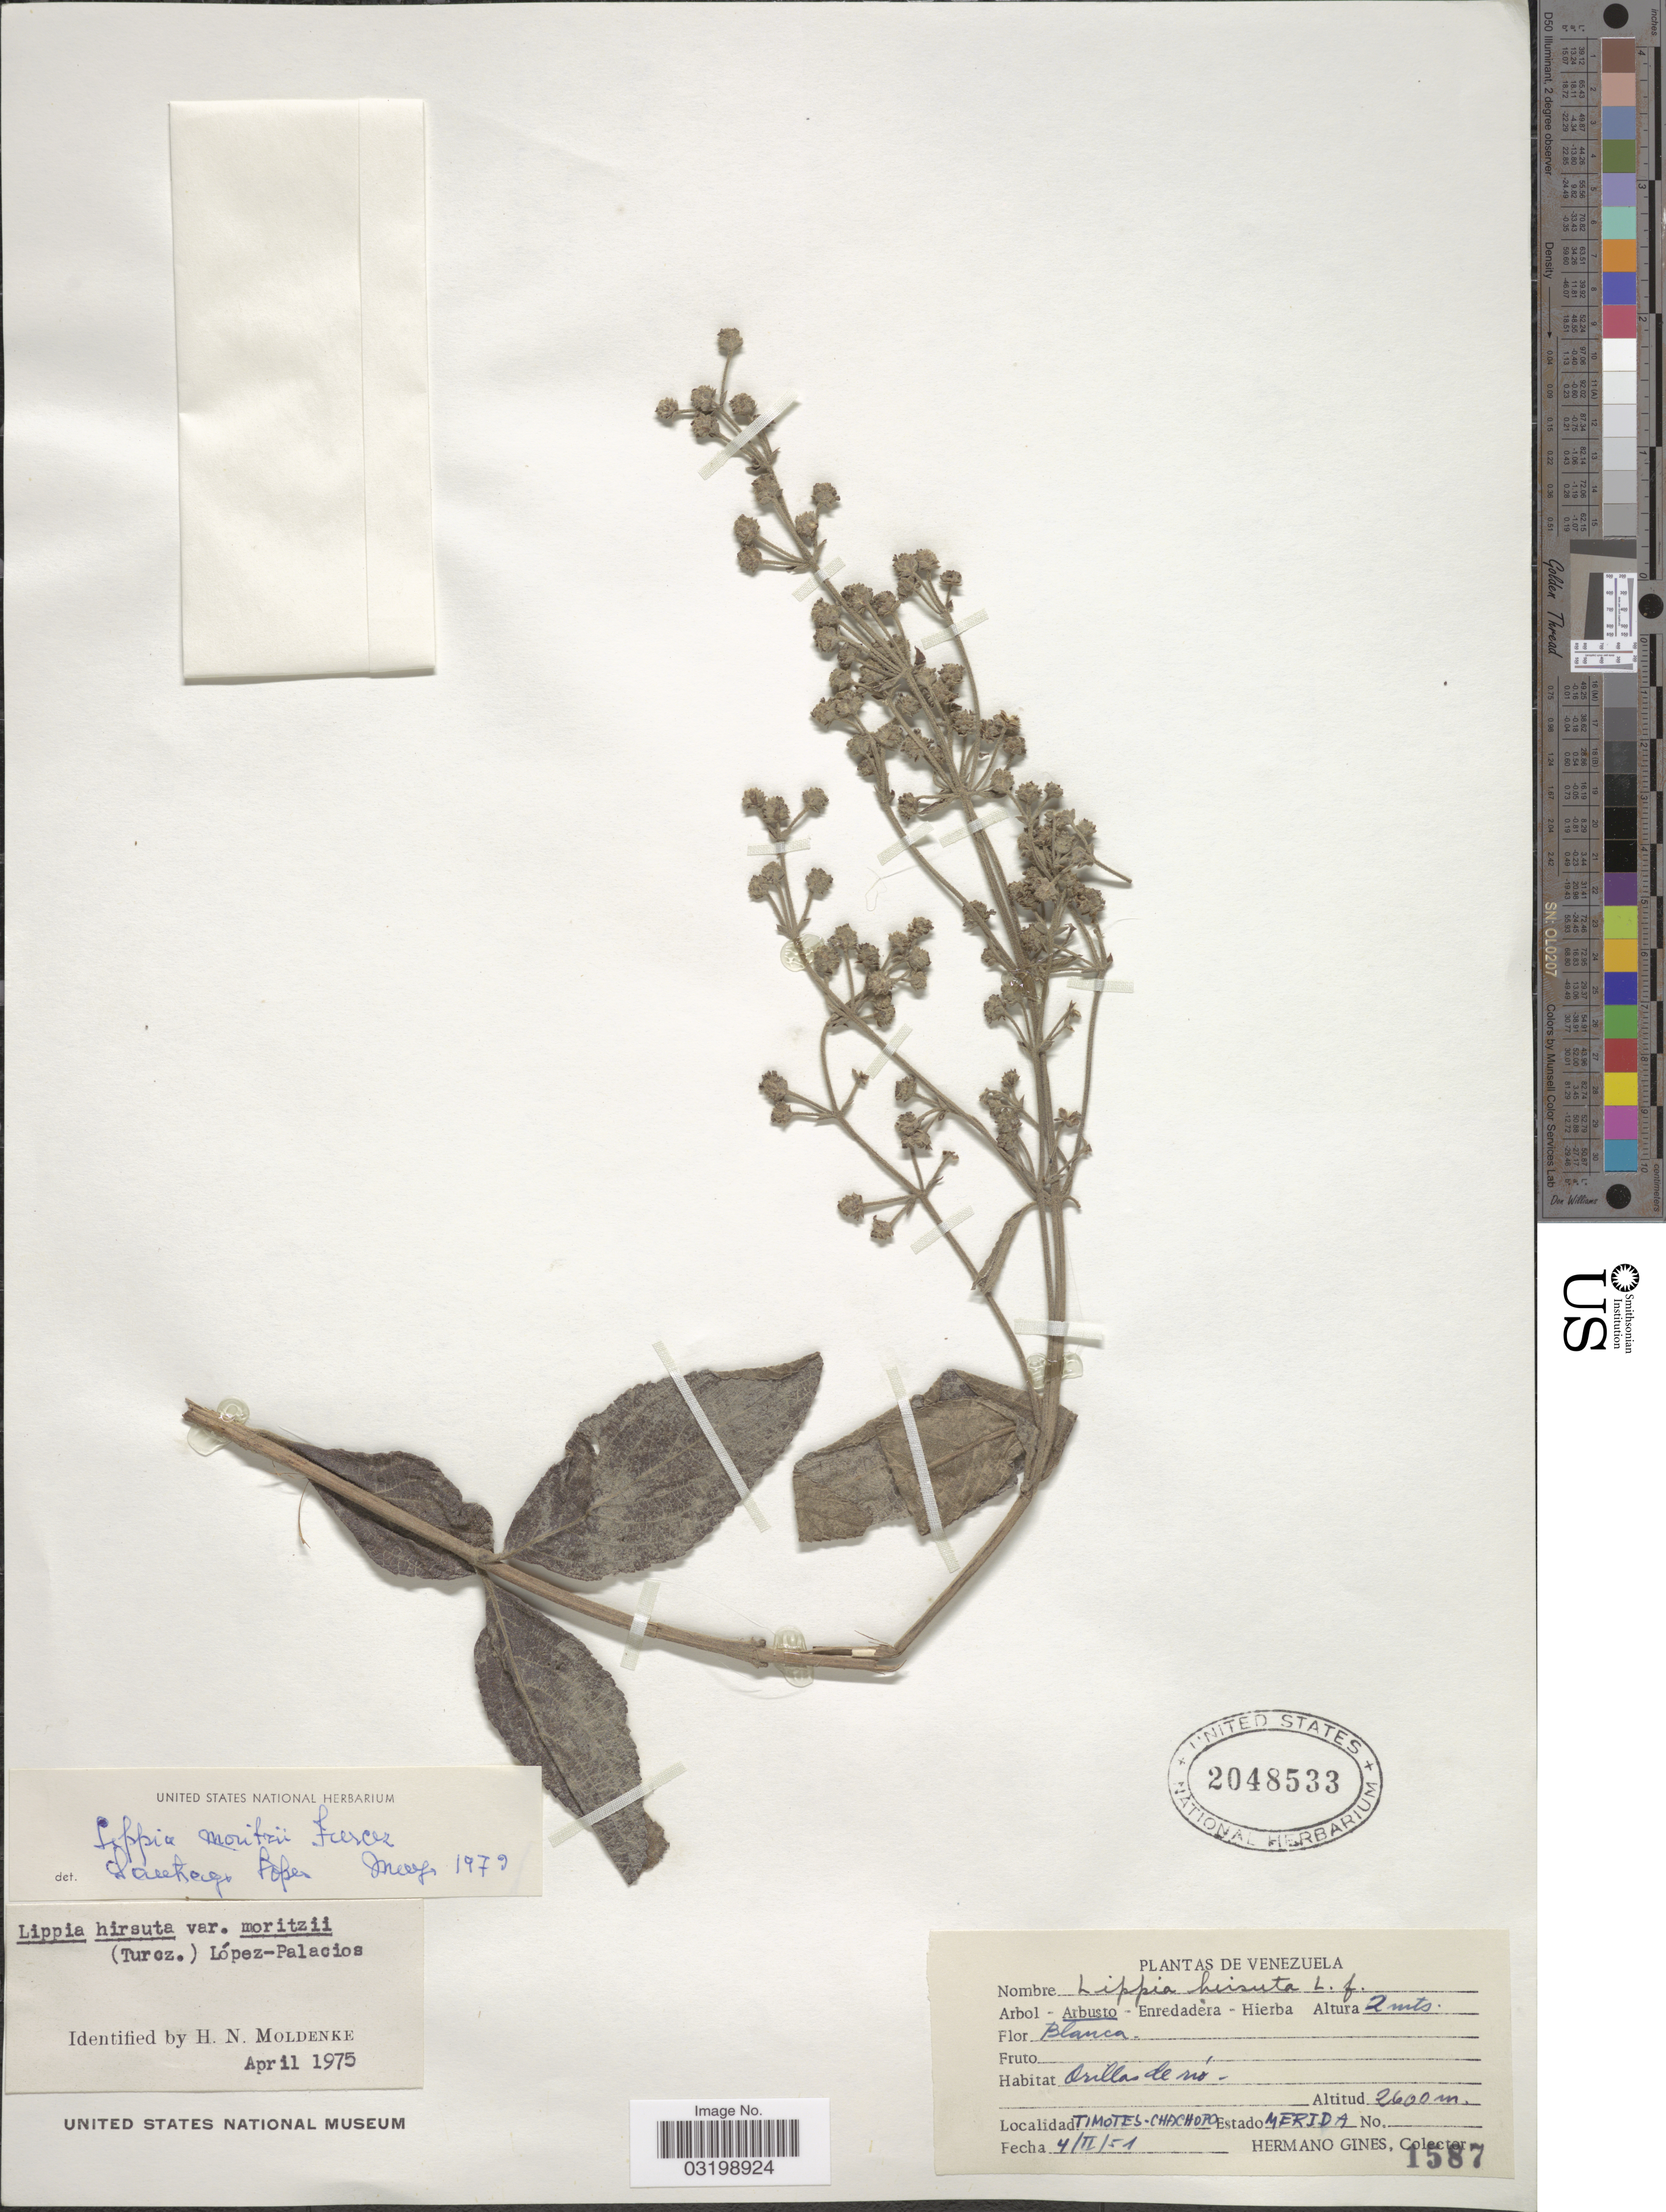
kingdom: Plantae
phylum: Tracheophyta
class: Magnoliopsida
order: Lamiales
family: Verbenaceae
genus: Lippia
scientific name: Lippia hirsuta var. moritzii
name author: L.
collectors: Bro. Gines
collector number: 1587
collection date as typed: Transcribed d/m/y: 4/2/51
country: Venezuela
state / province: Mérida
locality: Timotes-Chachopo.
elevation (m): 2600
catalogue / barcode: US 2048533